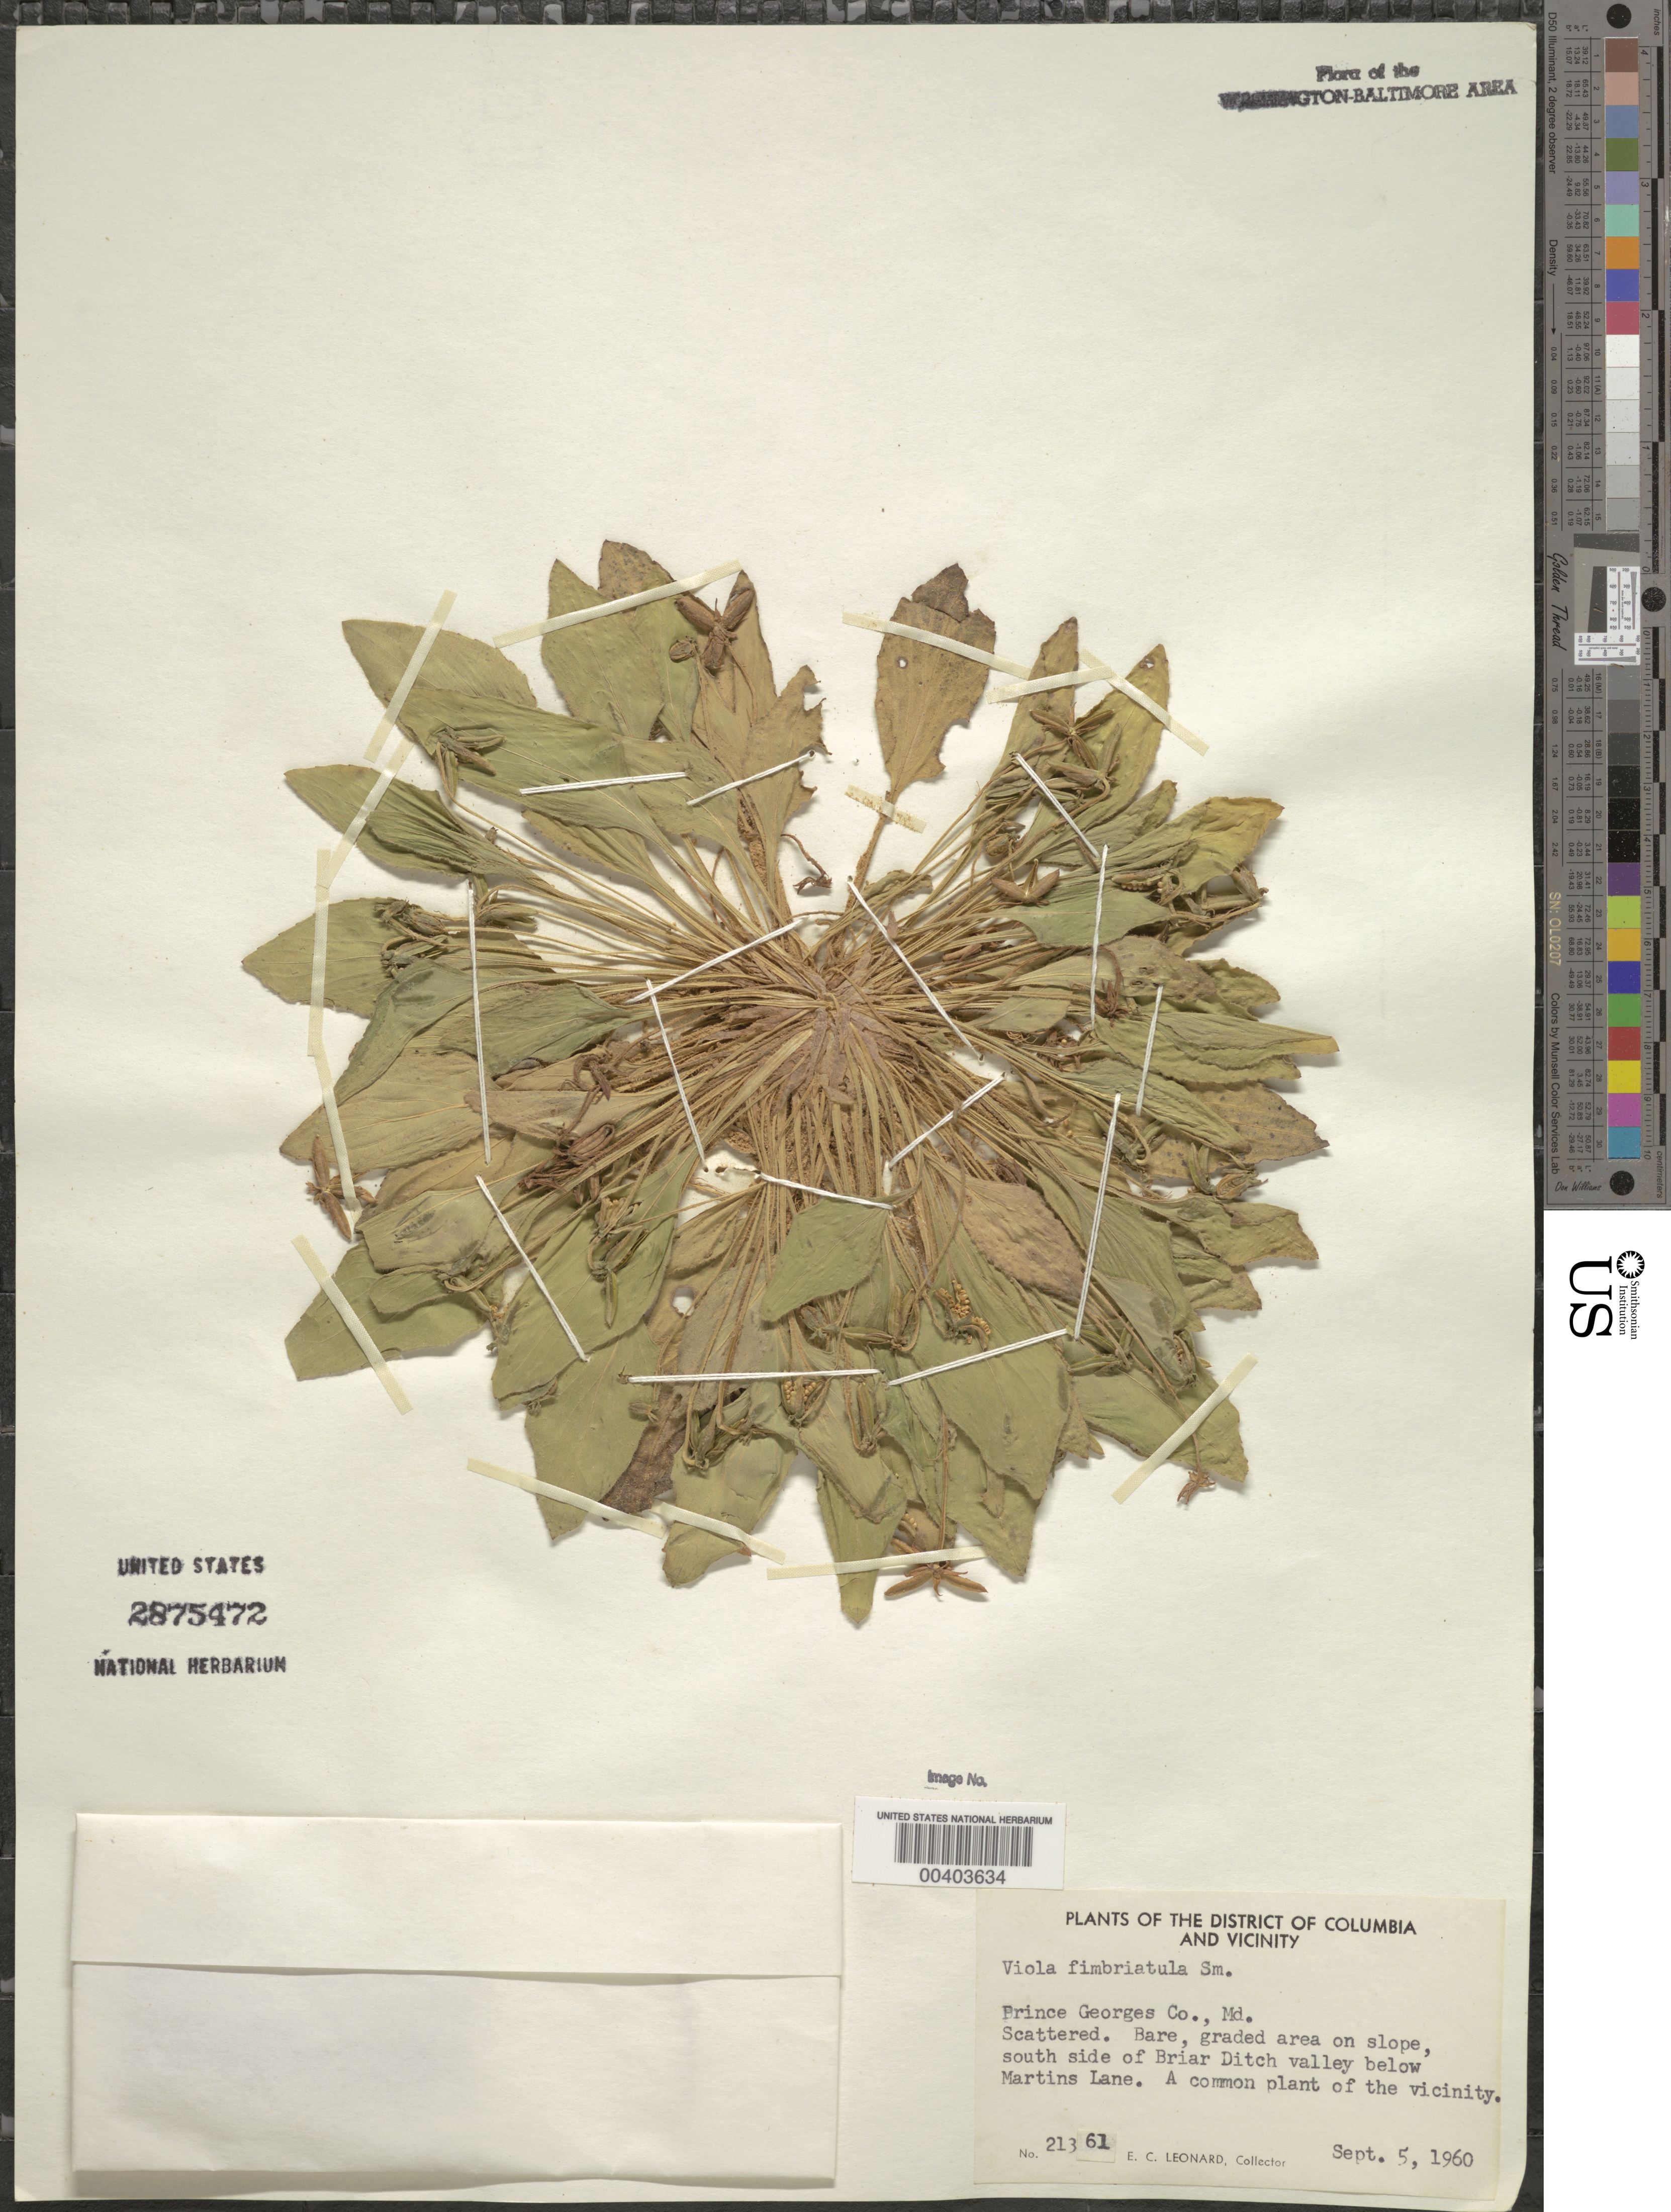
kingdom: Plantae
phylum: Tracheophyta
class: Magnoliopsida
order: Malpighiales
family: Violaceae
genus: Viola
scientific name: Viola sagittata var. ovata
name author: (Nutt.) Torr. & A. Gray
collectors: E. C. Leonard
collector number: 21361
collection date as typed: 05 Sep 1960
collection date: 1960-09-05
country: United States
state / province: Maryland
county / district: Prince George's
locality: Briar Ditch Valley, below Martins Lane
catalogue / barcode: US 2875472